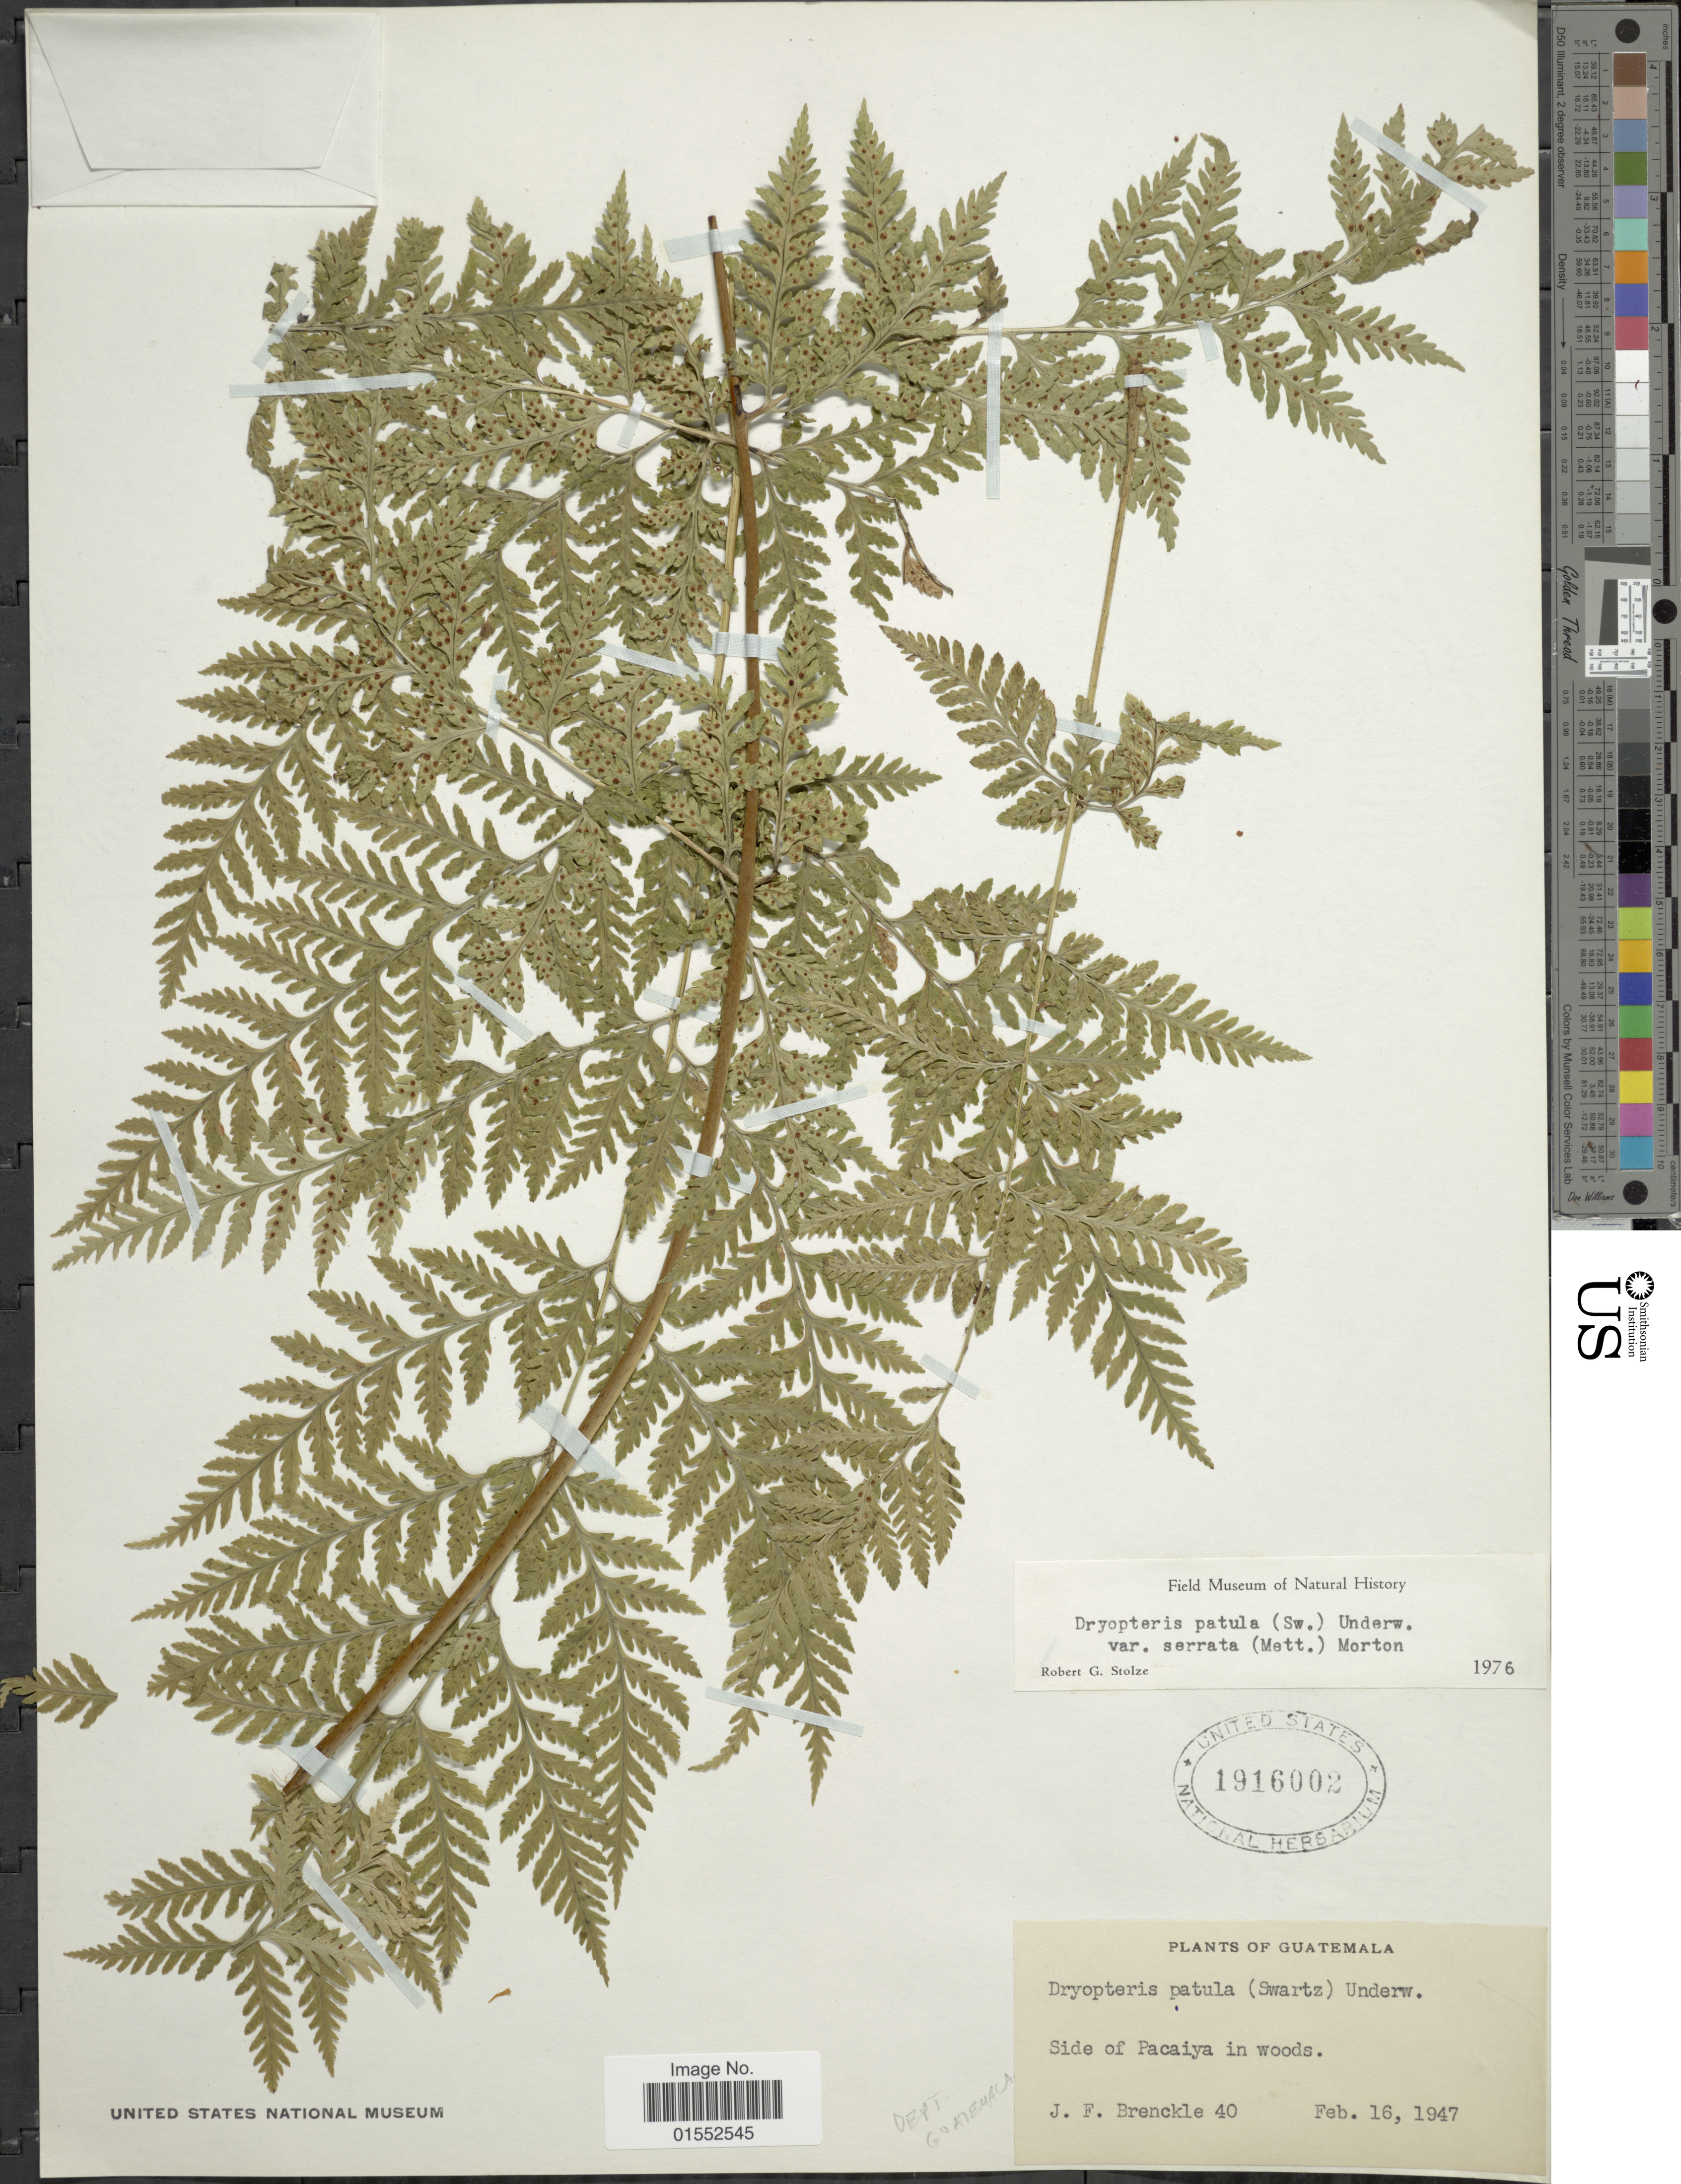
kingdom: Plantae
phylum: Tracheophyta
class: Polypodiopsida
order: Polypodiales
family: Dryopteridaceae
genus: Dryopteris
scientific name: Dryopteris patula var. serrata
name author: (Mett.) C.V. Morton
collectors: J. Brenckle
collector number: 40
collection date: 1947-02-16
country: Guatemala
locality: Side of Pacaiya in woods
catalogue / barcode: US 1916002